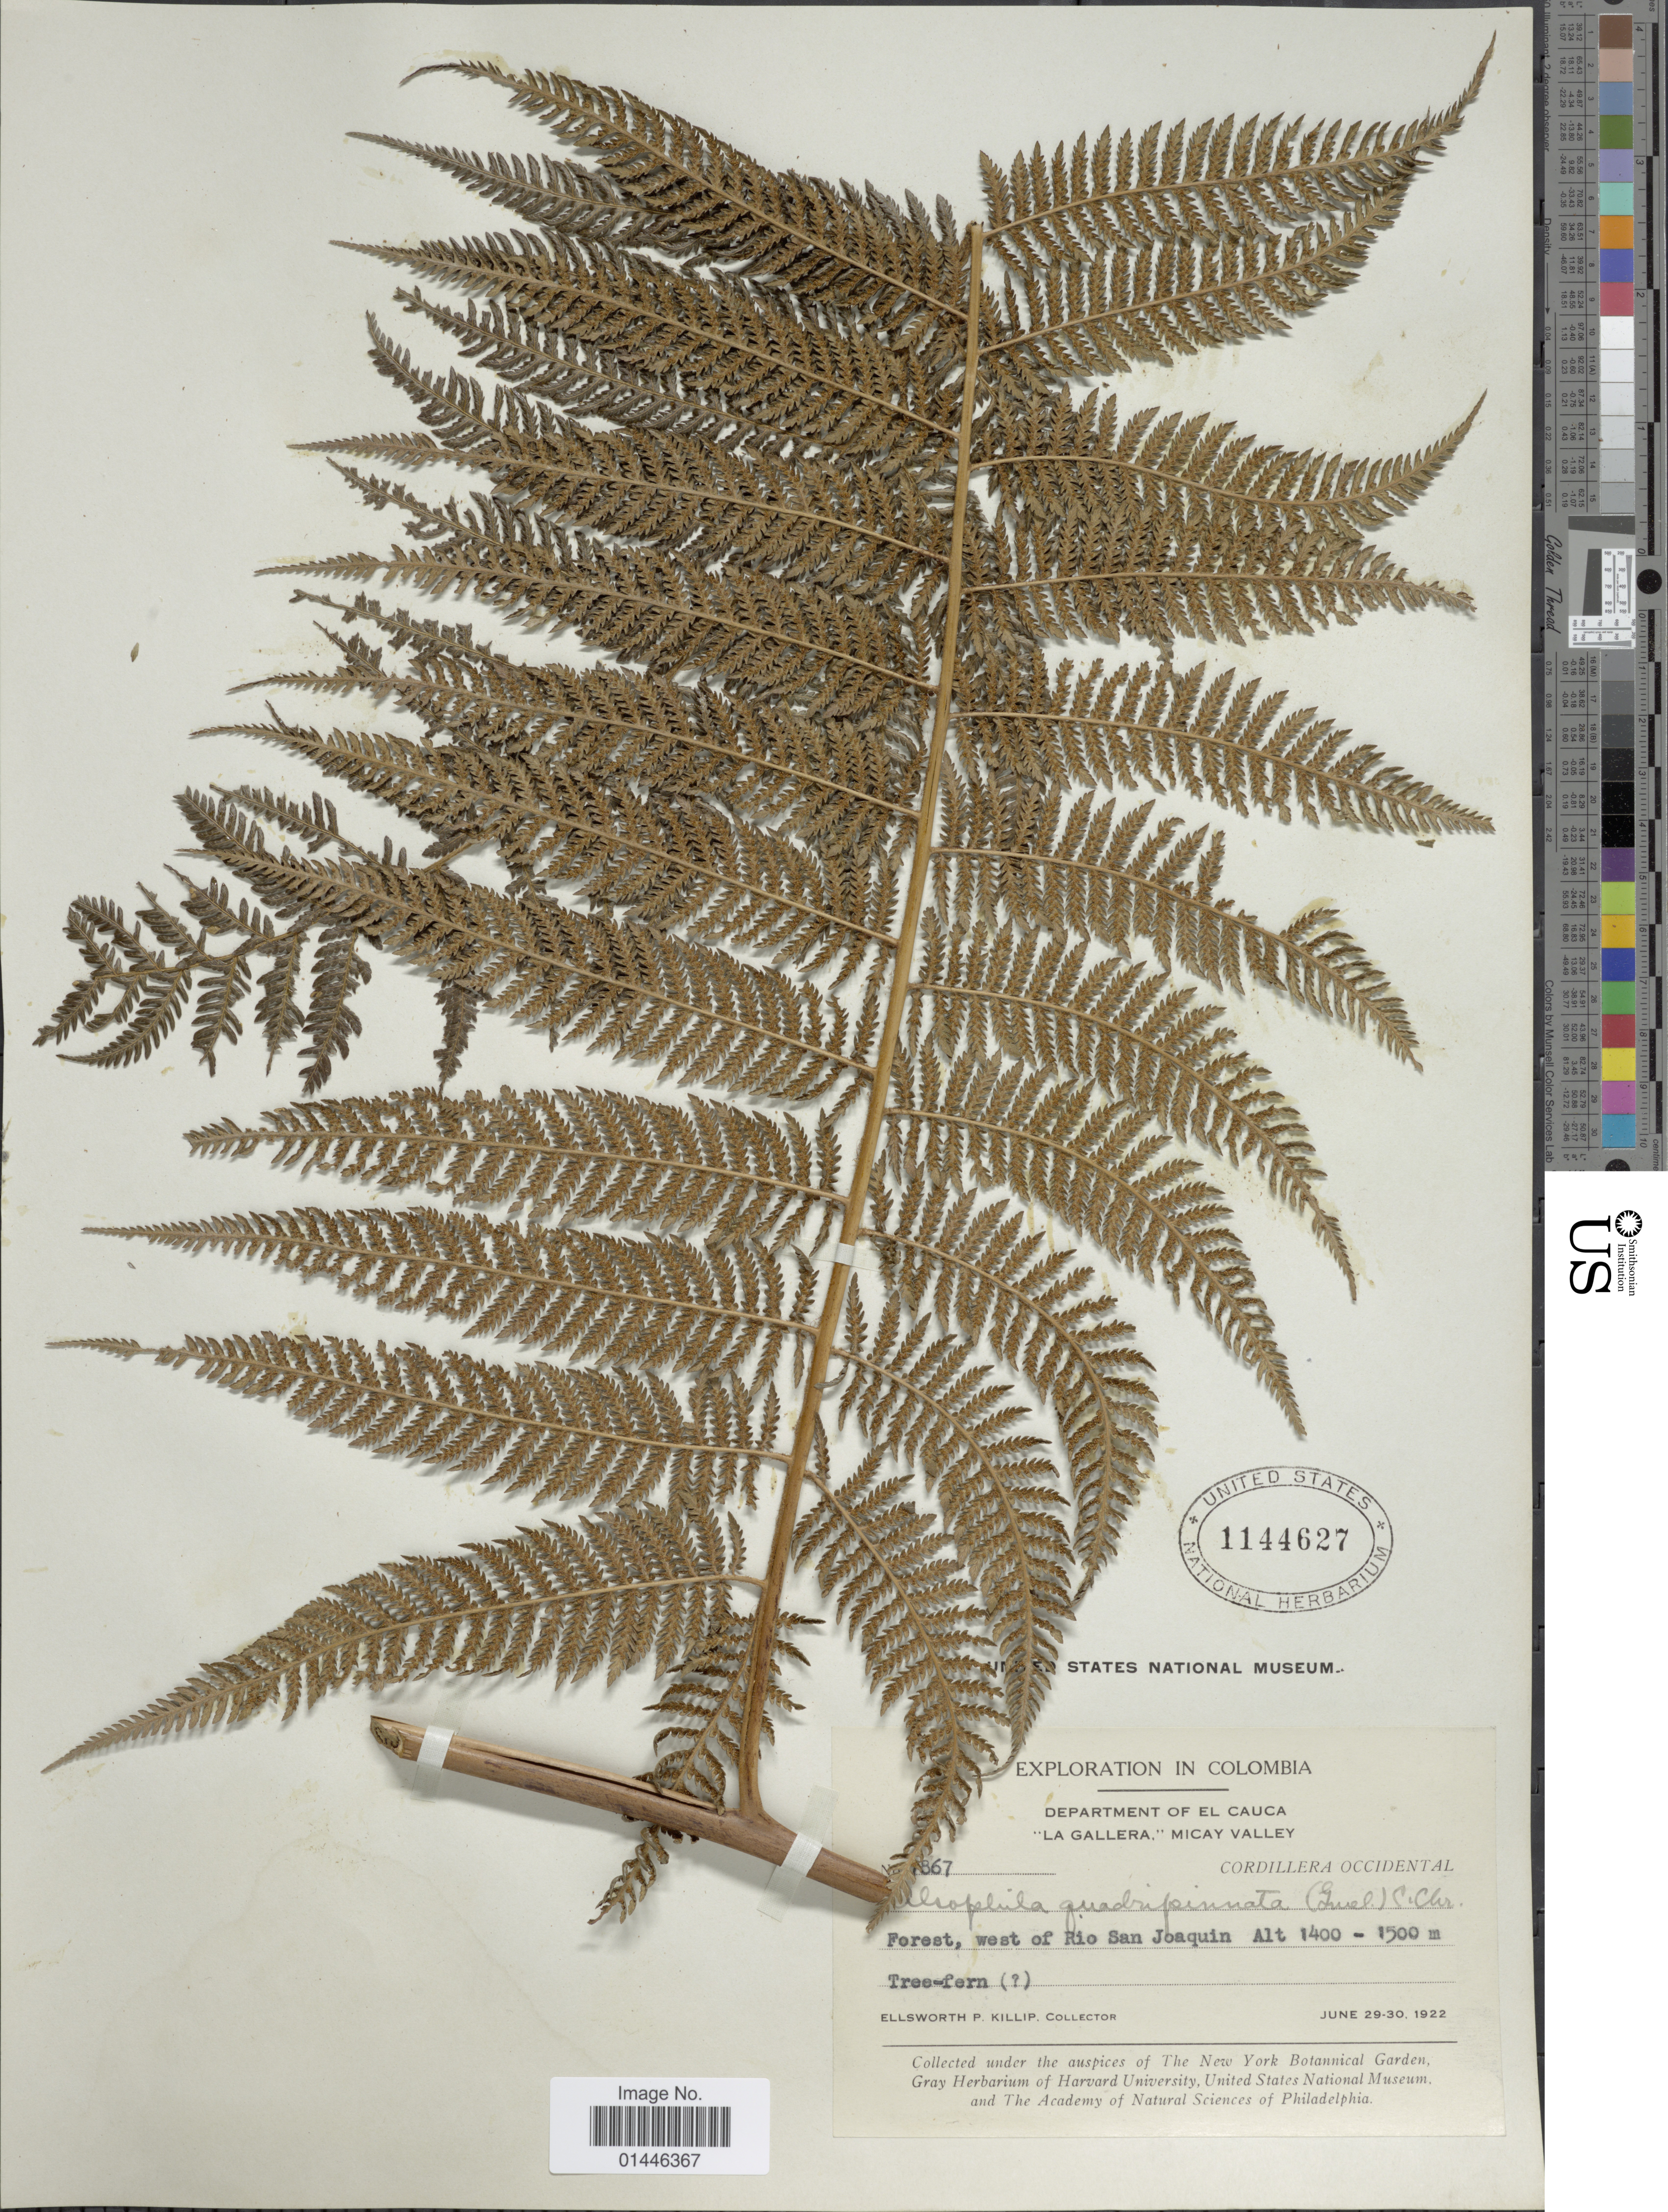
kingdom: Plantae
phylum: Tracheophyta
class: Polypodiopsida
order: Cyatheales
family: Dicksoniaceae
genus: Lophosoria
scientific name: Lophosoria quadripinnata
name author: (J.F. Gmel.) C. Chr.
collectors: E. P. Killip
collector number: !867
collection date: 1922-06-29/1922-06-30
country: Colombia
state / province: Cauca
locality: La Gallera,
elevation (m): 1400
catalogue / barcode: US 1144627